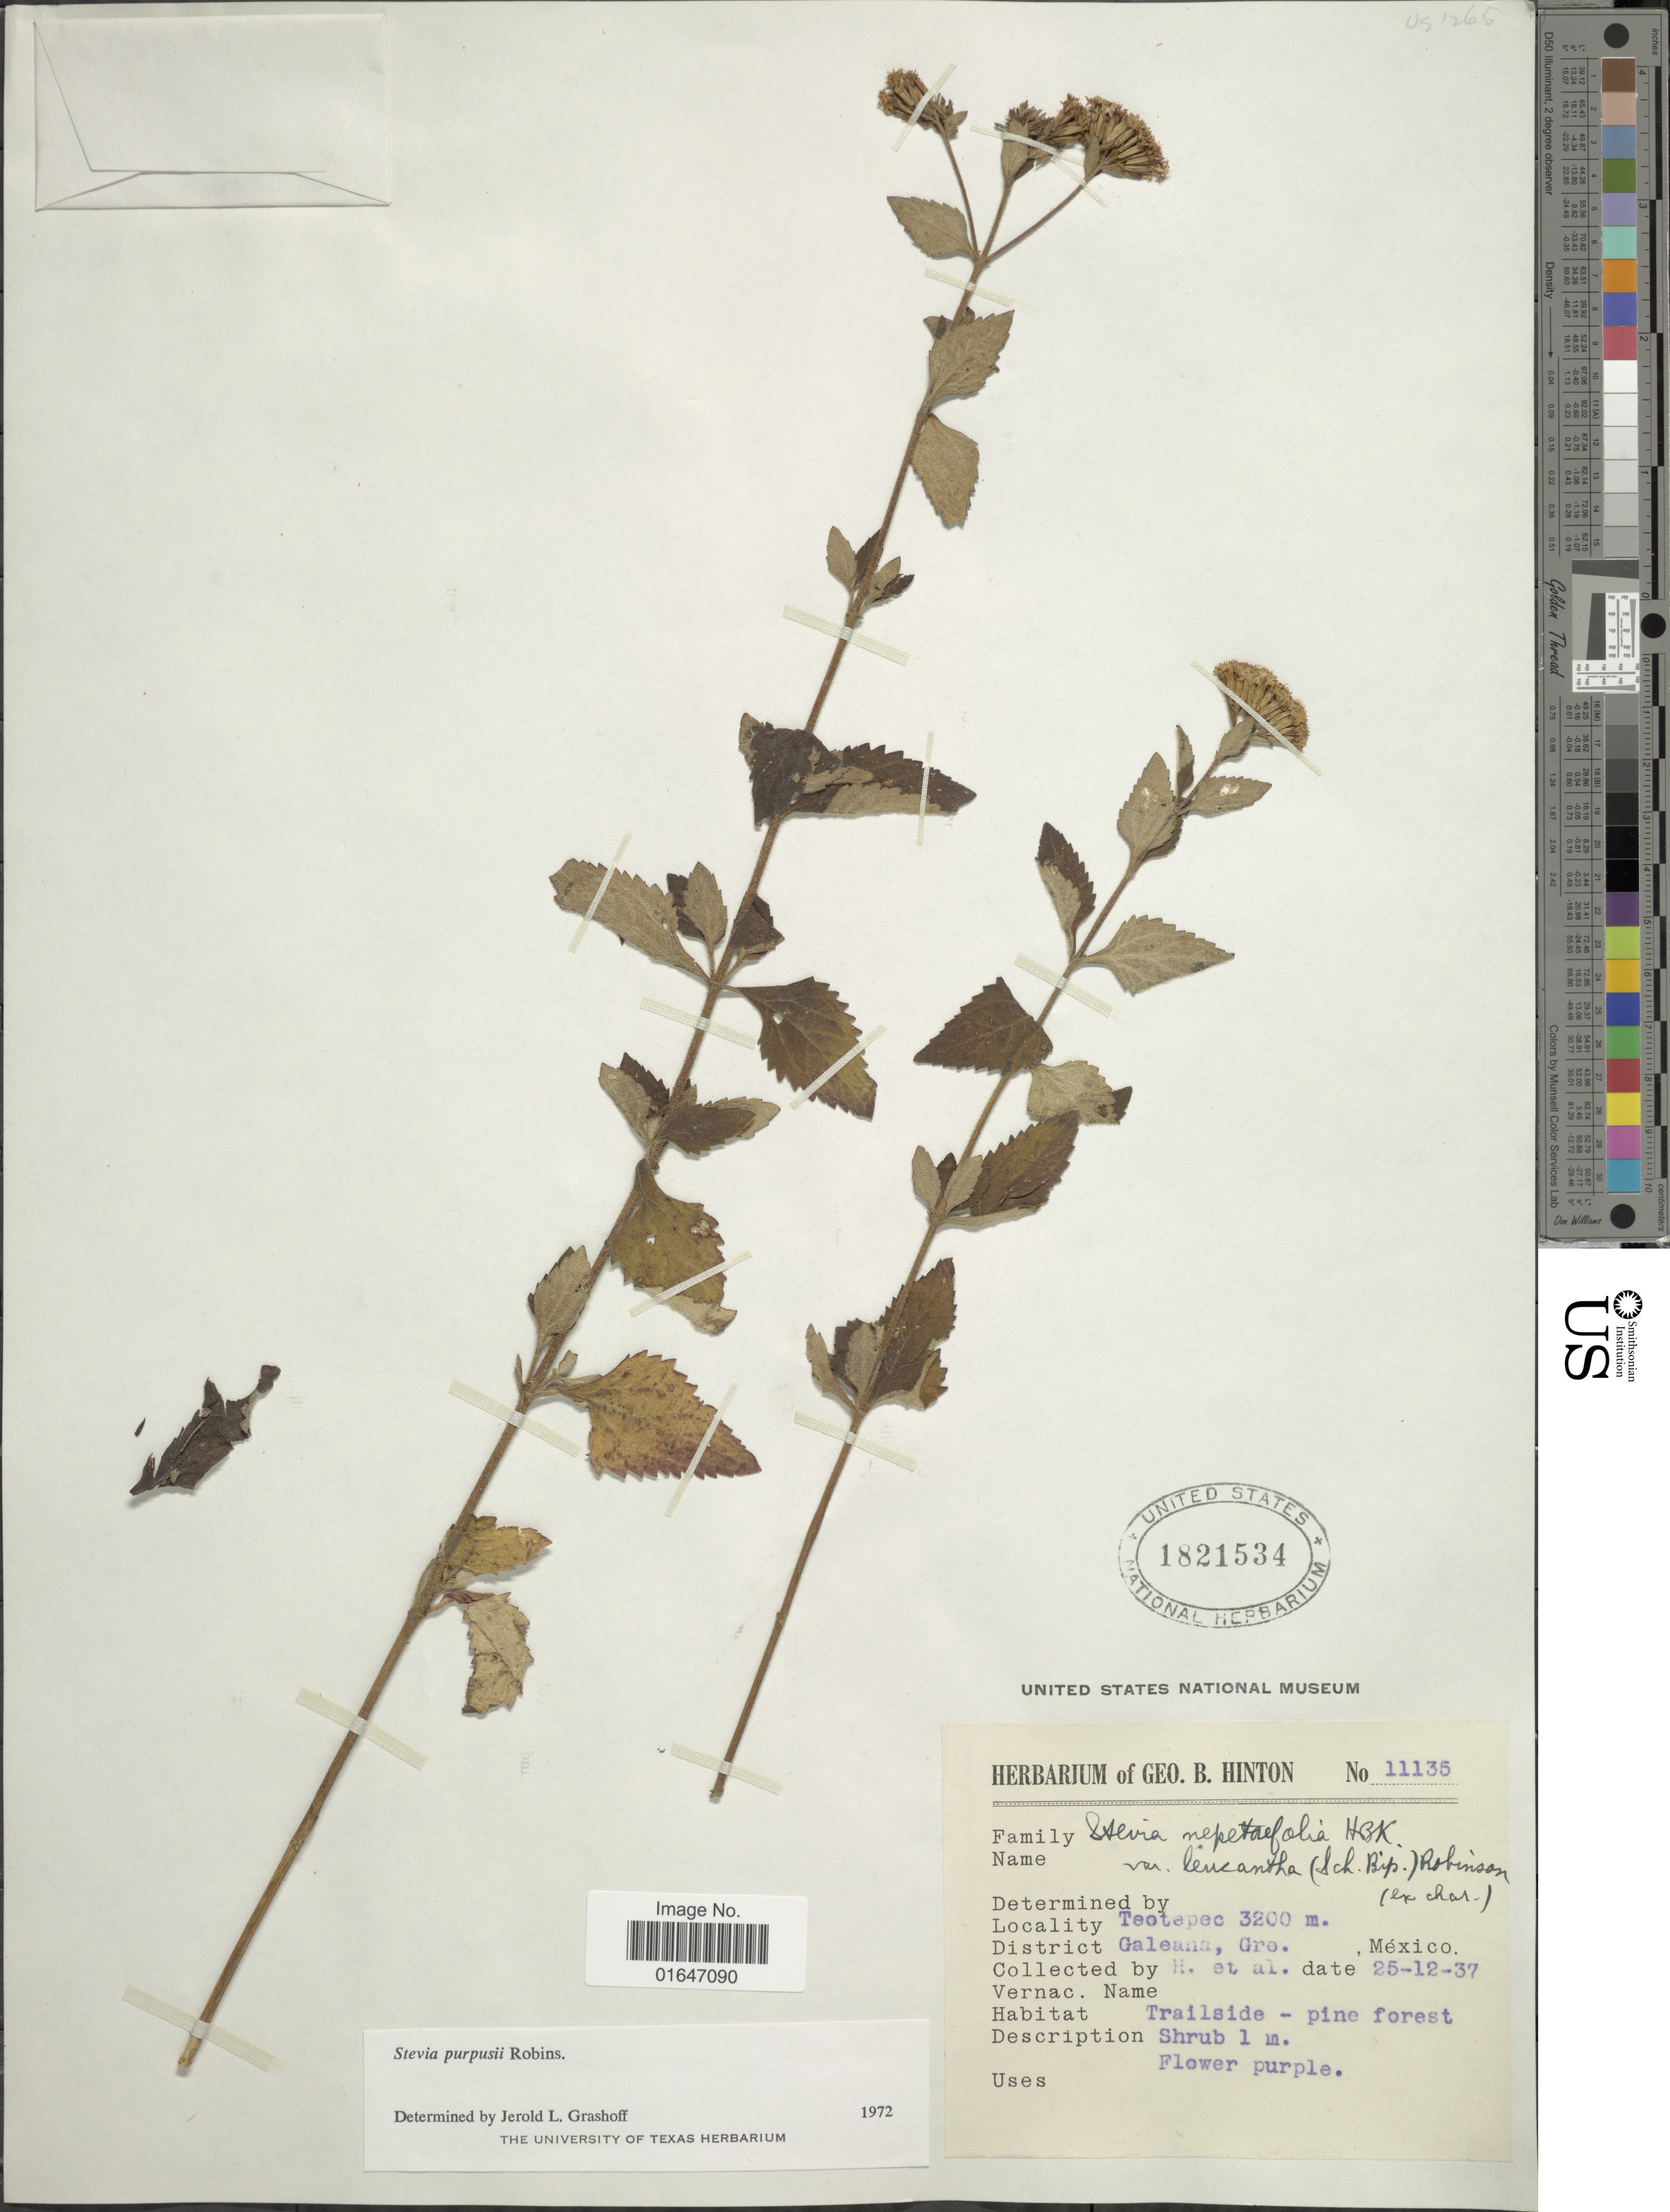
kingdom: Plantae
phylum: Tracheophyta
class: Magnoliopsida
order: Asterales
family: Asteraceae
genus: Stevia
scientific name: Stevia purpusii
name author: B.L. Rob.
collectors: G. B. Hinton & et al.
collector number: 11135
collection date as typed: Transcribed d/m/y: 25/12/37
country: Mexico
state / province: Guerrero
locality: Teotepec, District Galeana, trailside.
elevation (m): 3200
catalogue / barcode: US 1821534